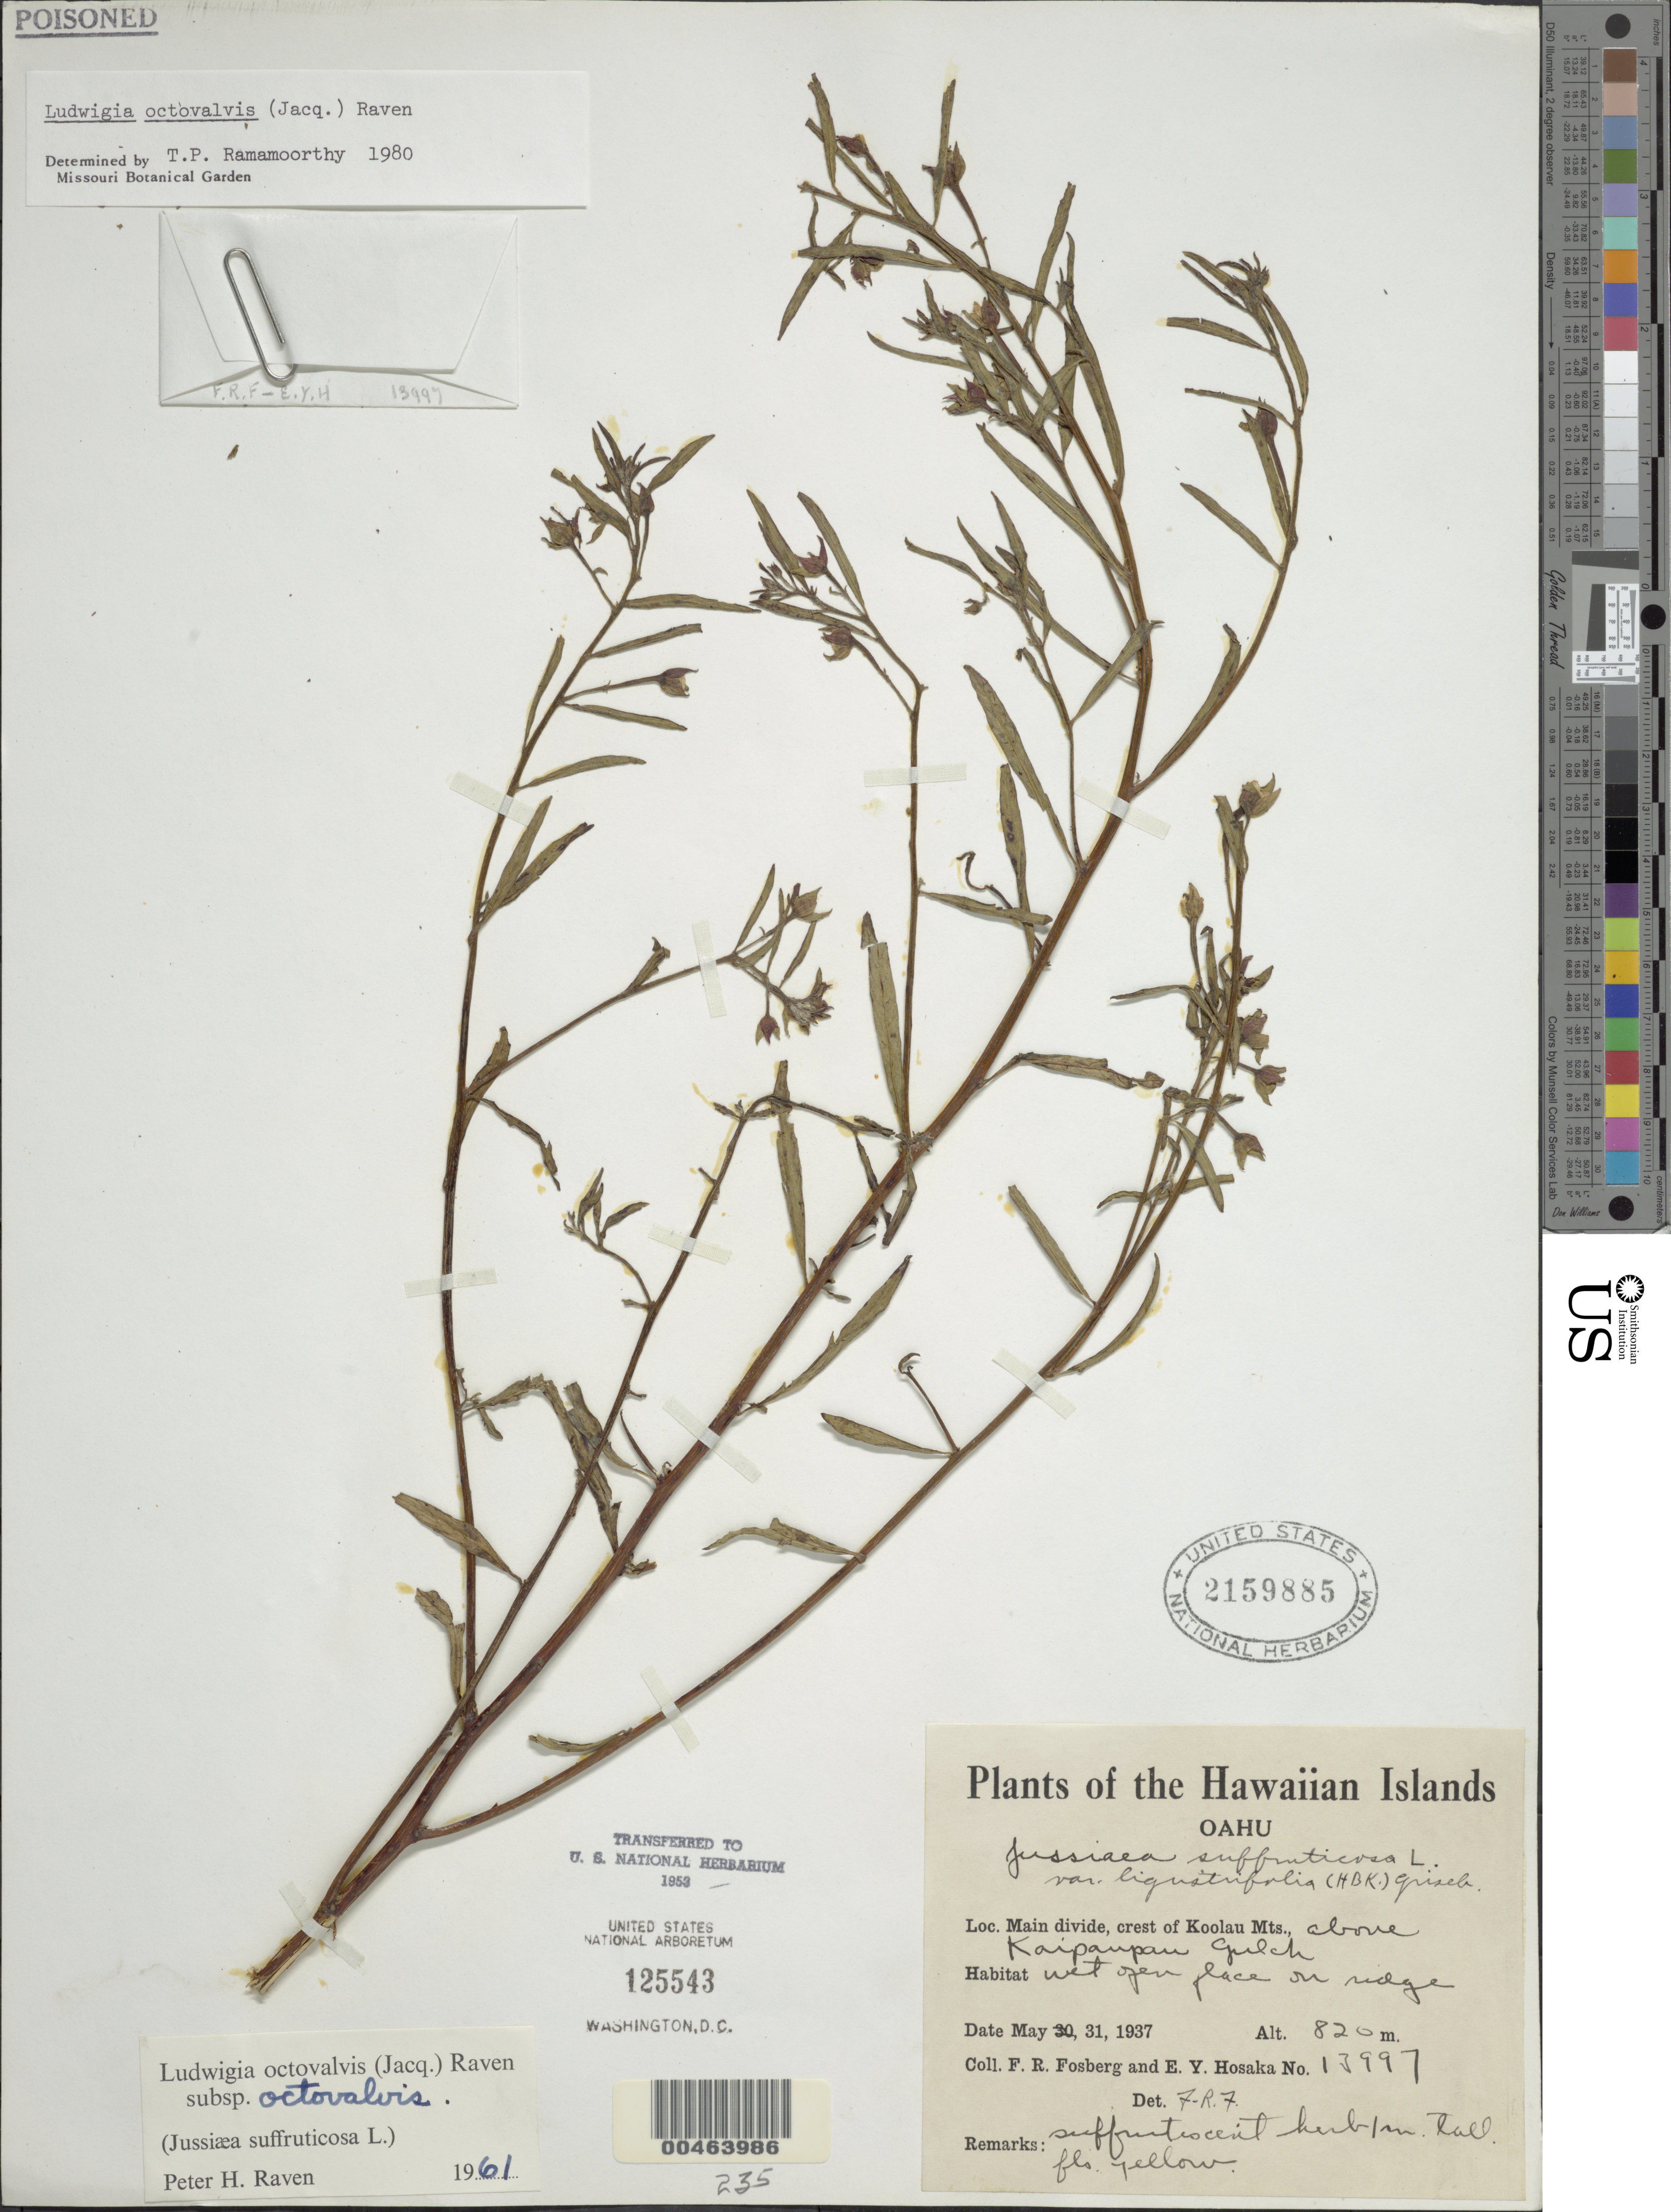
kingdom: Plantae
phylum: Tracheophyta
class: Magnoliopsida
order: Myrtales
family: Onagraceae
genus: Ludwigia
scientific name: Ludwigia octovalvis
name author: (Jacq.) P.H. Raven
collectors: F. R. Fosberg & E. Y. Hosaka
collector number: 13997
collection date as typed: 31 May 1937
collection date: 1937-05-31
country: United States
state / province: Hawaii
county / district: Honolulu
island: Oahu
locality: Main divide, crest of Koolau Mts., above Kaipaupau Gulch.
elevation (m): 820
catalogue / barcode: US 2159885